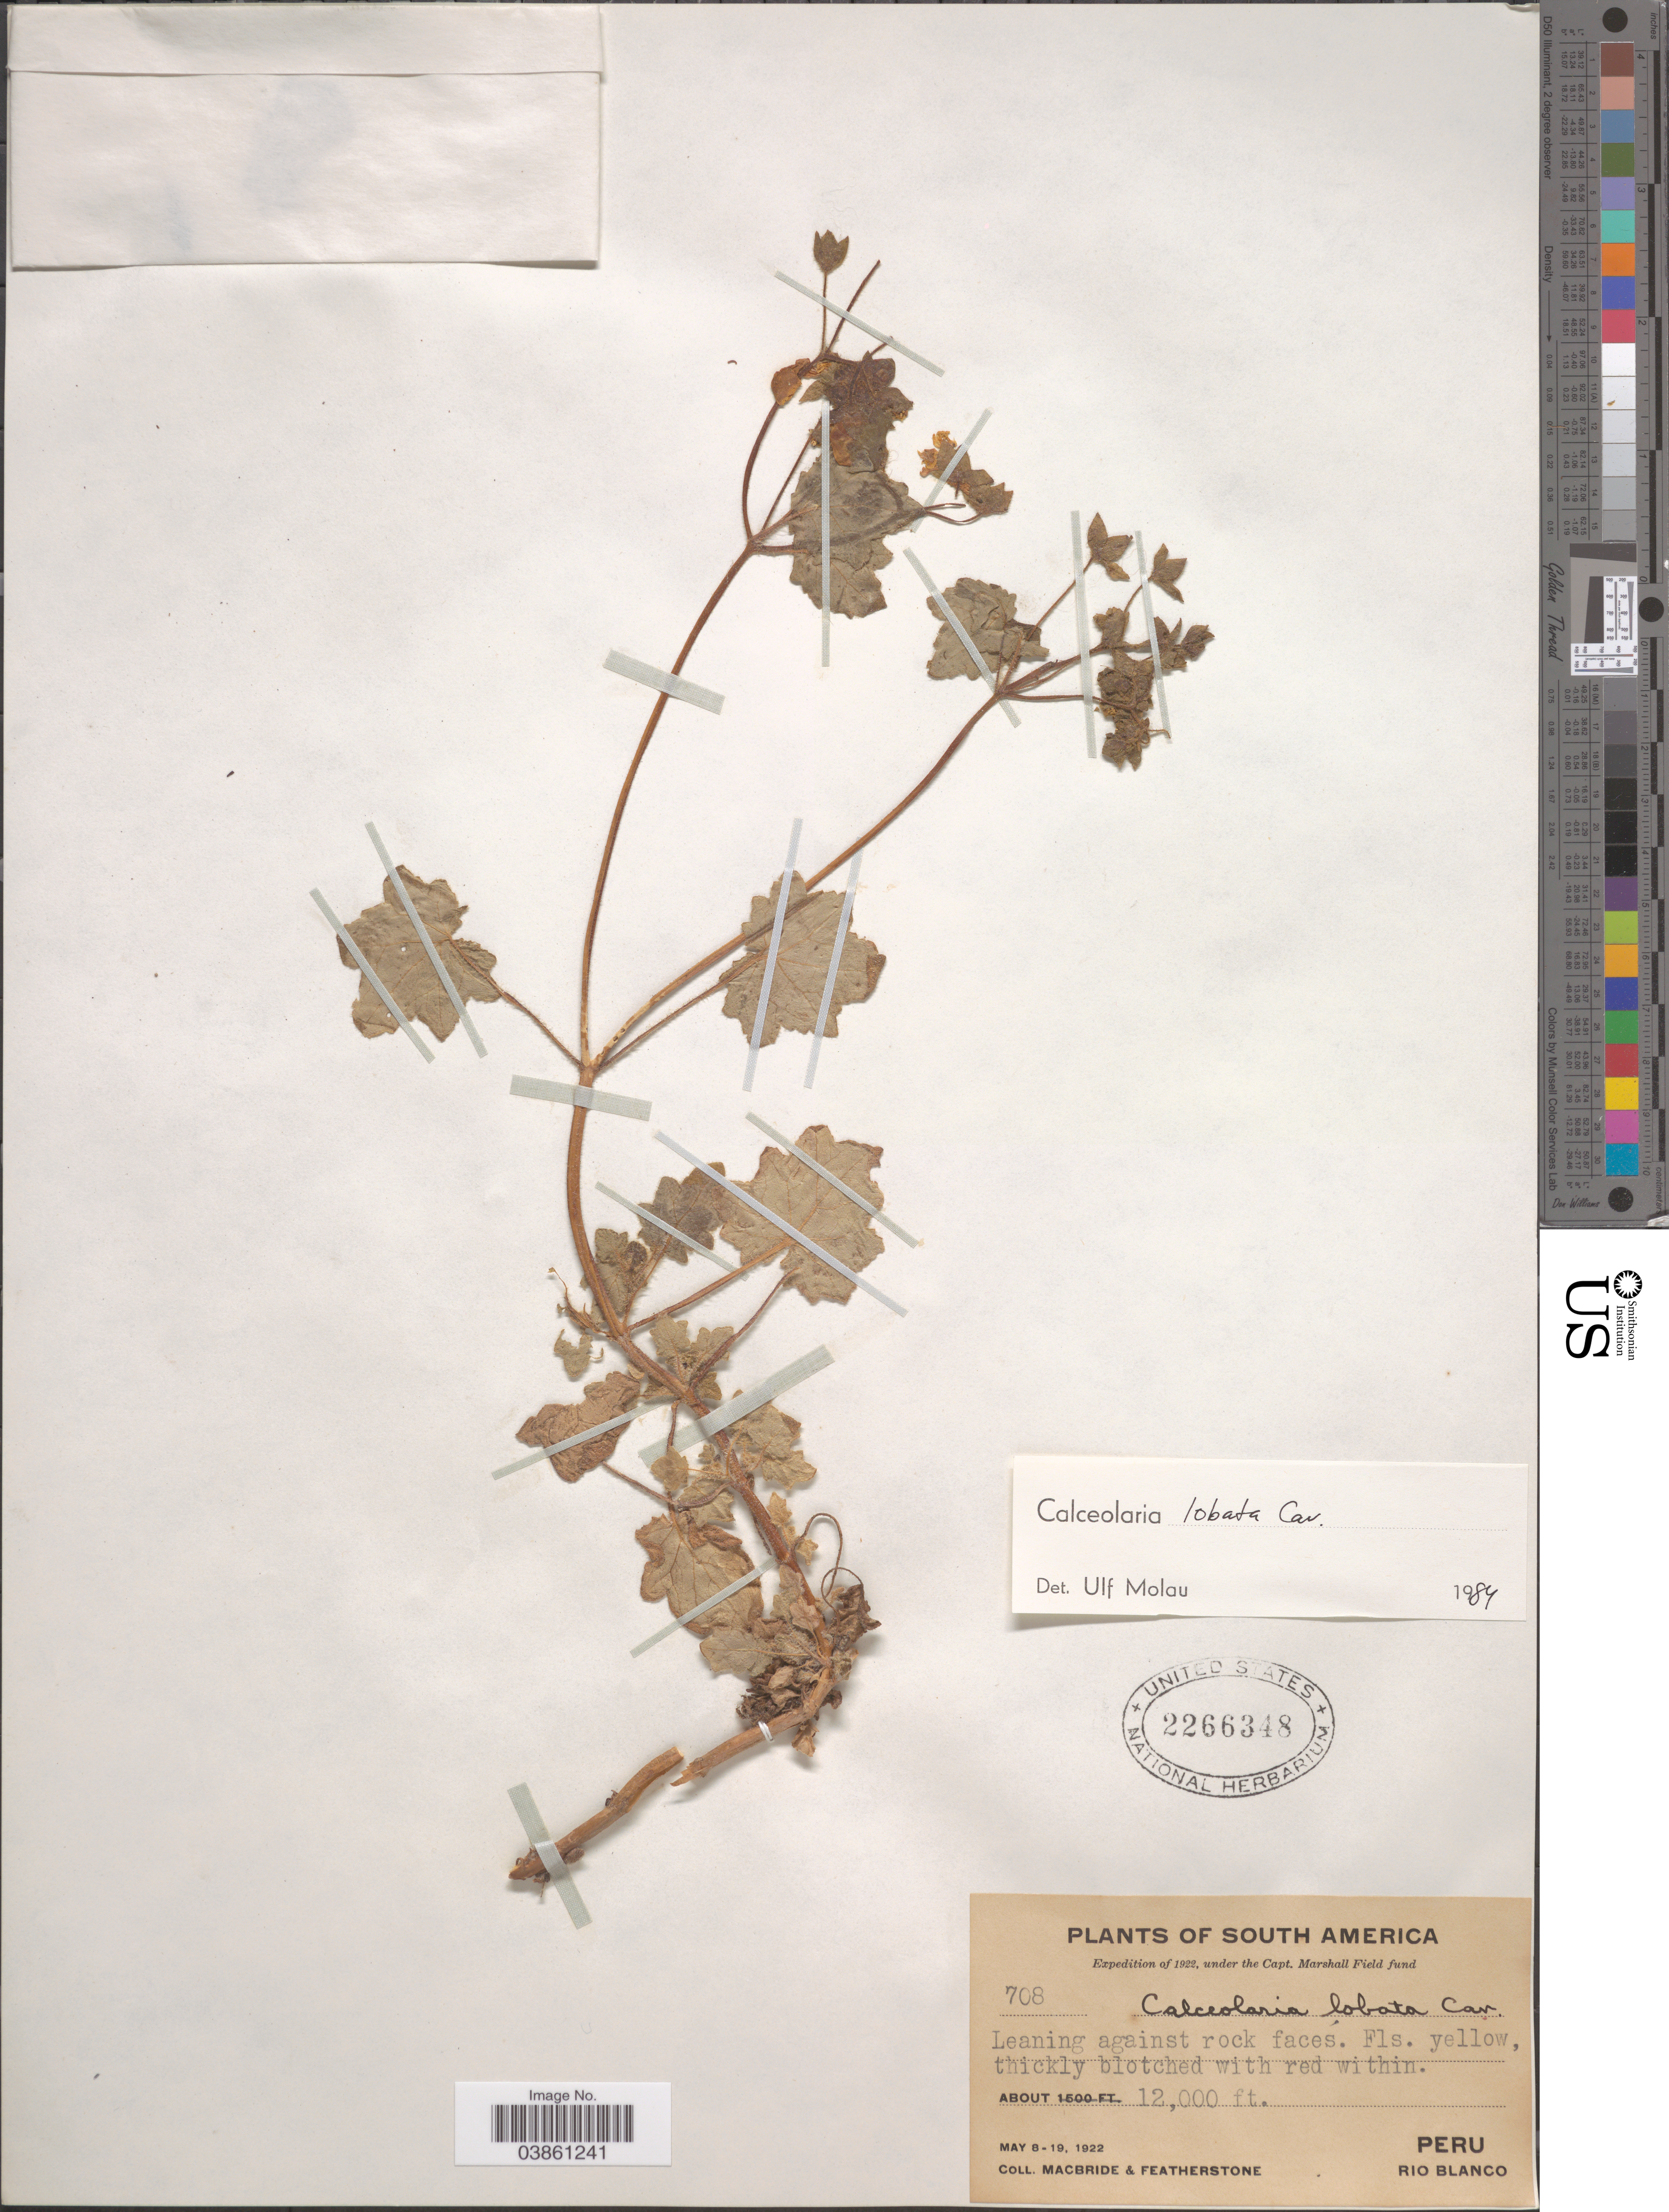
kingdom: Plantae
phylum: Tracheophyta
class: Magnoliopsida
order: Lamiales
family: Calceolariaceae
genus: Calceolaria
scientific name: Calceolaria lobata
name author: Cav.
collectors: Macbride, -- & -. Featherstone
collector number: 708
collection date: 1922-05-08/1922-05-19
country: Peru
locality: Rio Blanco.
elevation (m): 3658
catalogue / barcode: US 2266348